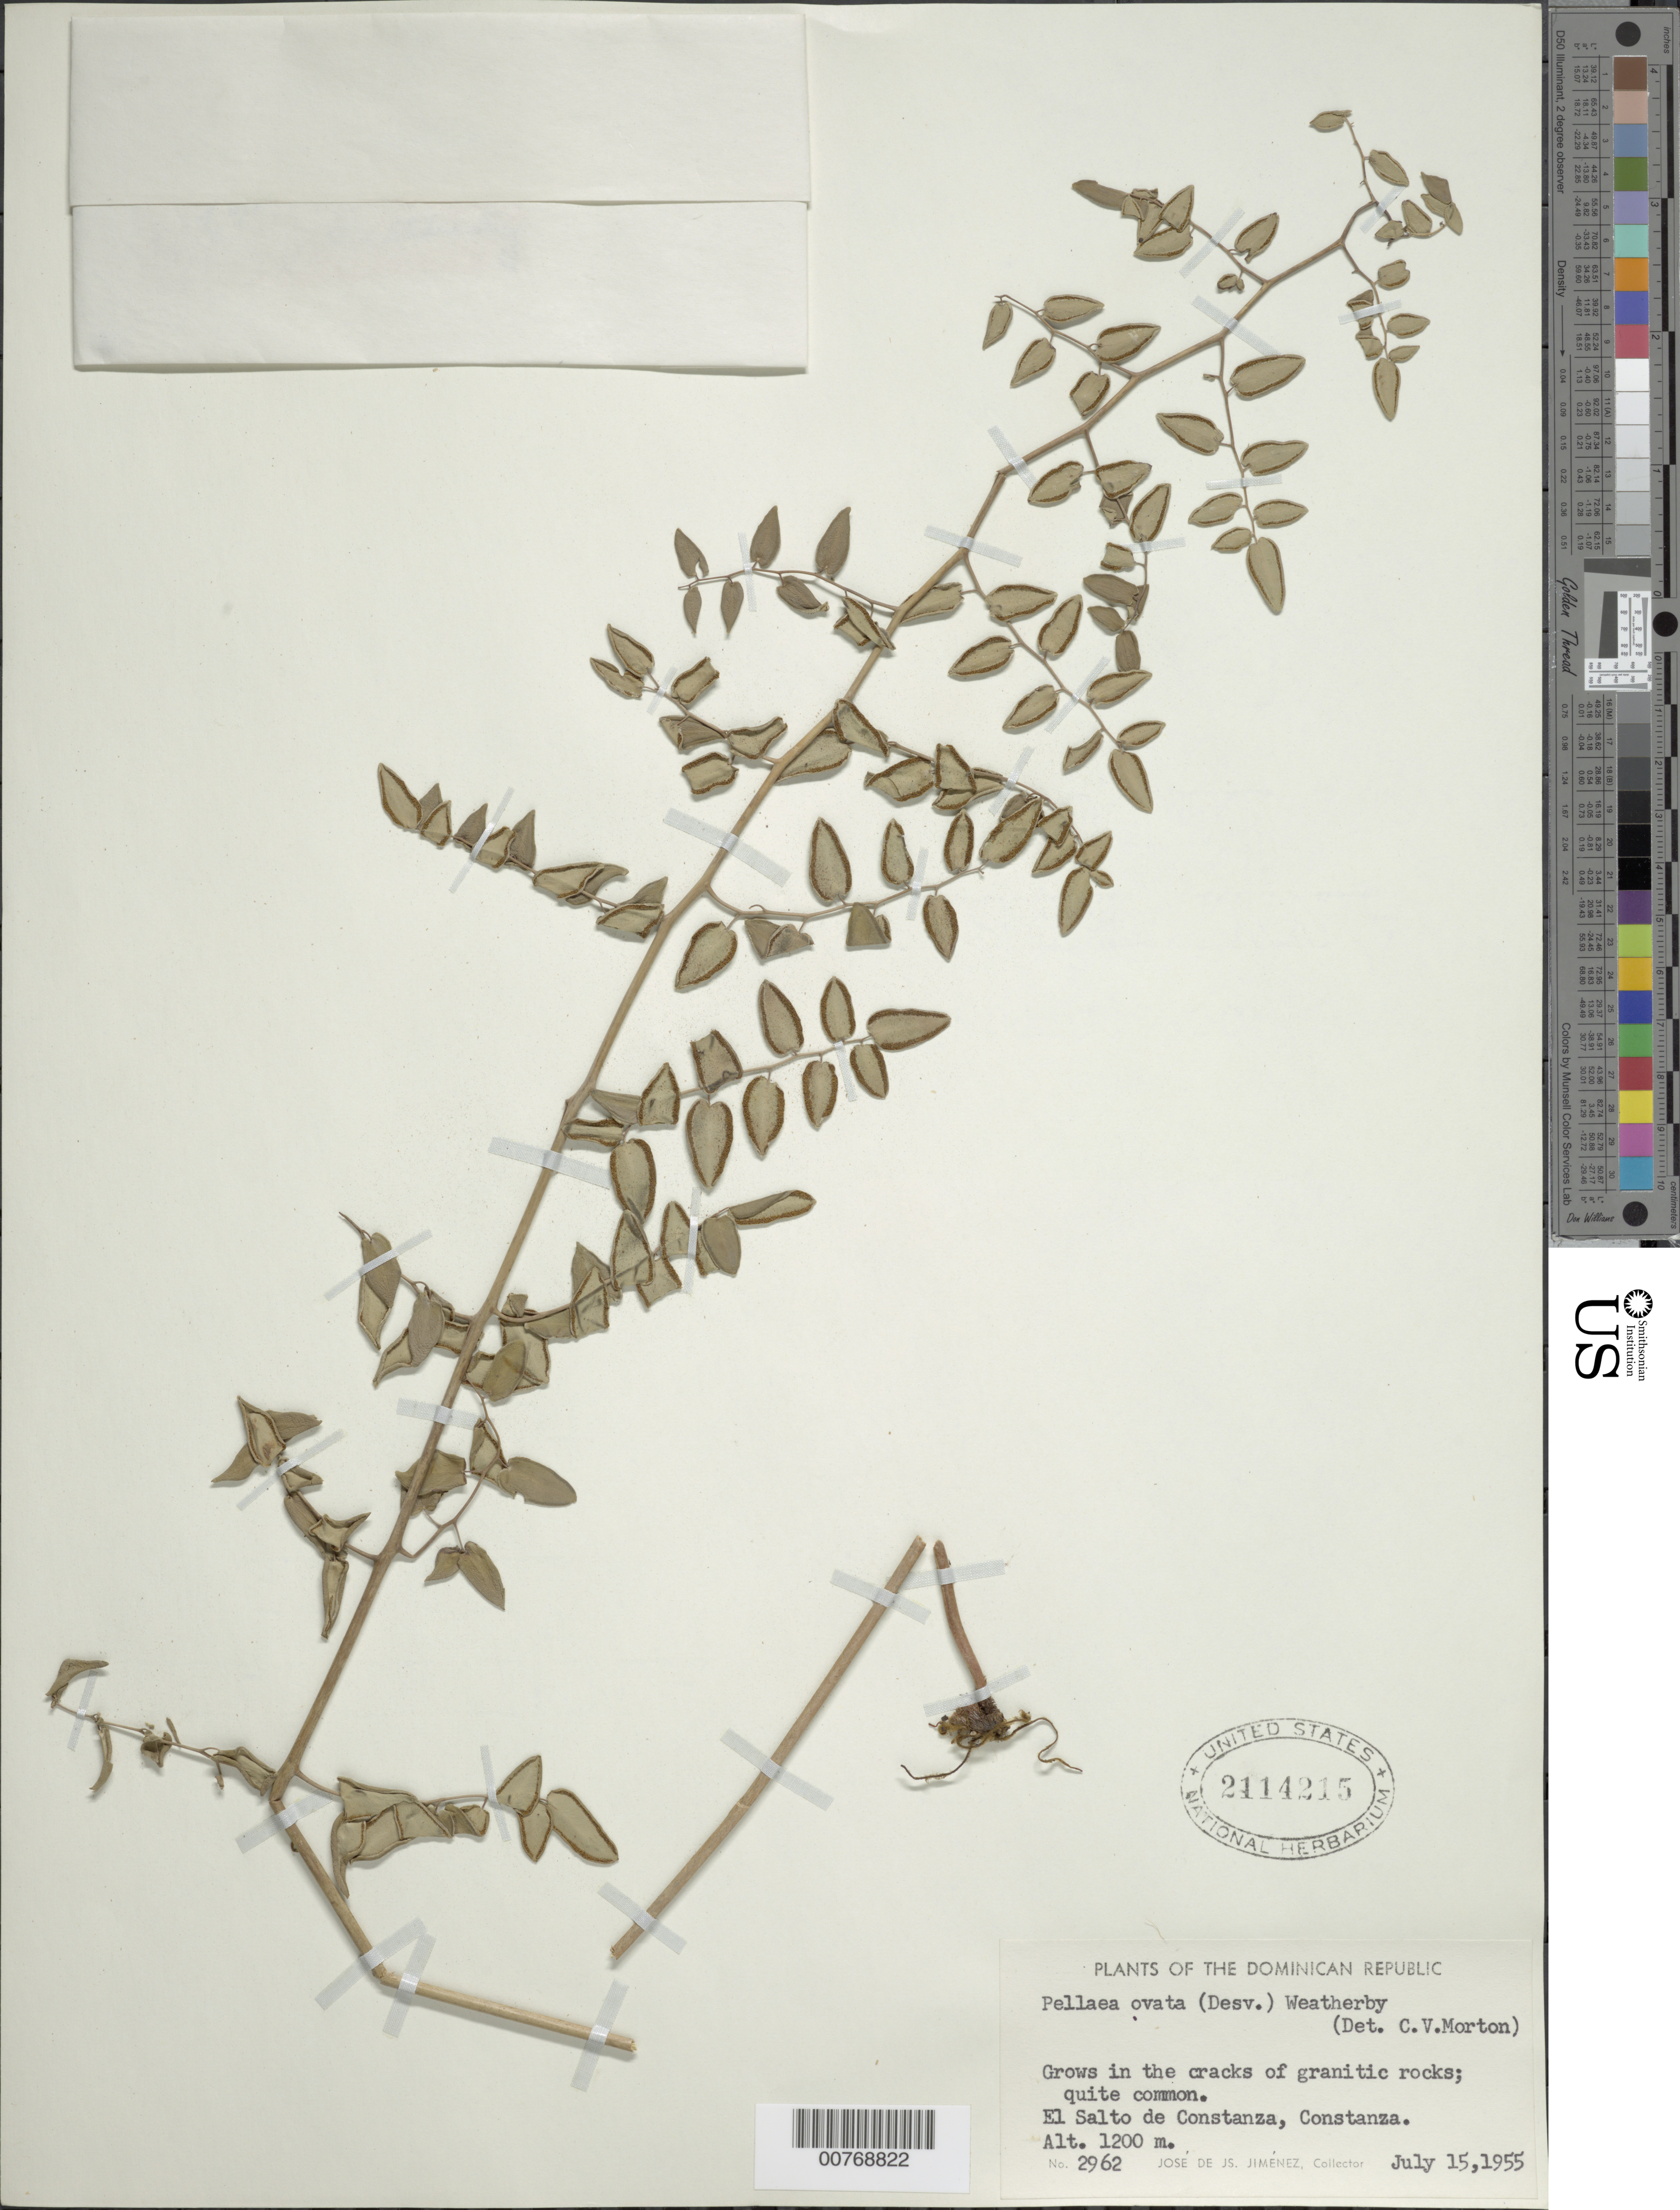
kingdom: Plantae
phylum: Tracheophyta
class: Polypodiopsida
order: Polypodiales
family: Pteridaceae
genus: Pellaea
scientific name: Pellaea ovata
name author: (Desv.) Weath.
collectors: J. J. Jiménez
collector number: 2962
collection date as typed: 15 Jul 1955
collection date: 1955-07-15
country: Dominican Republic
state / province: La Vega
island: Hispaniola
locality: El Salto de Constanza, Constanza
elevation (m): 1200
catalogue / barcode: US 2114215